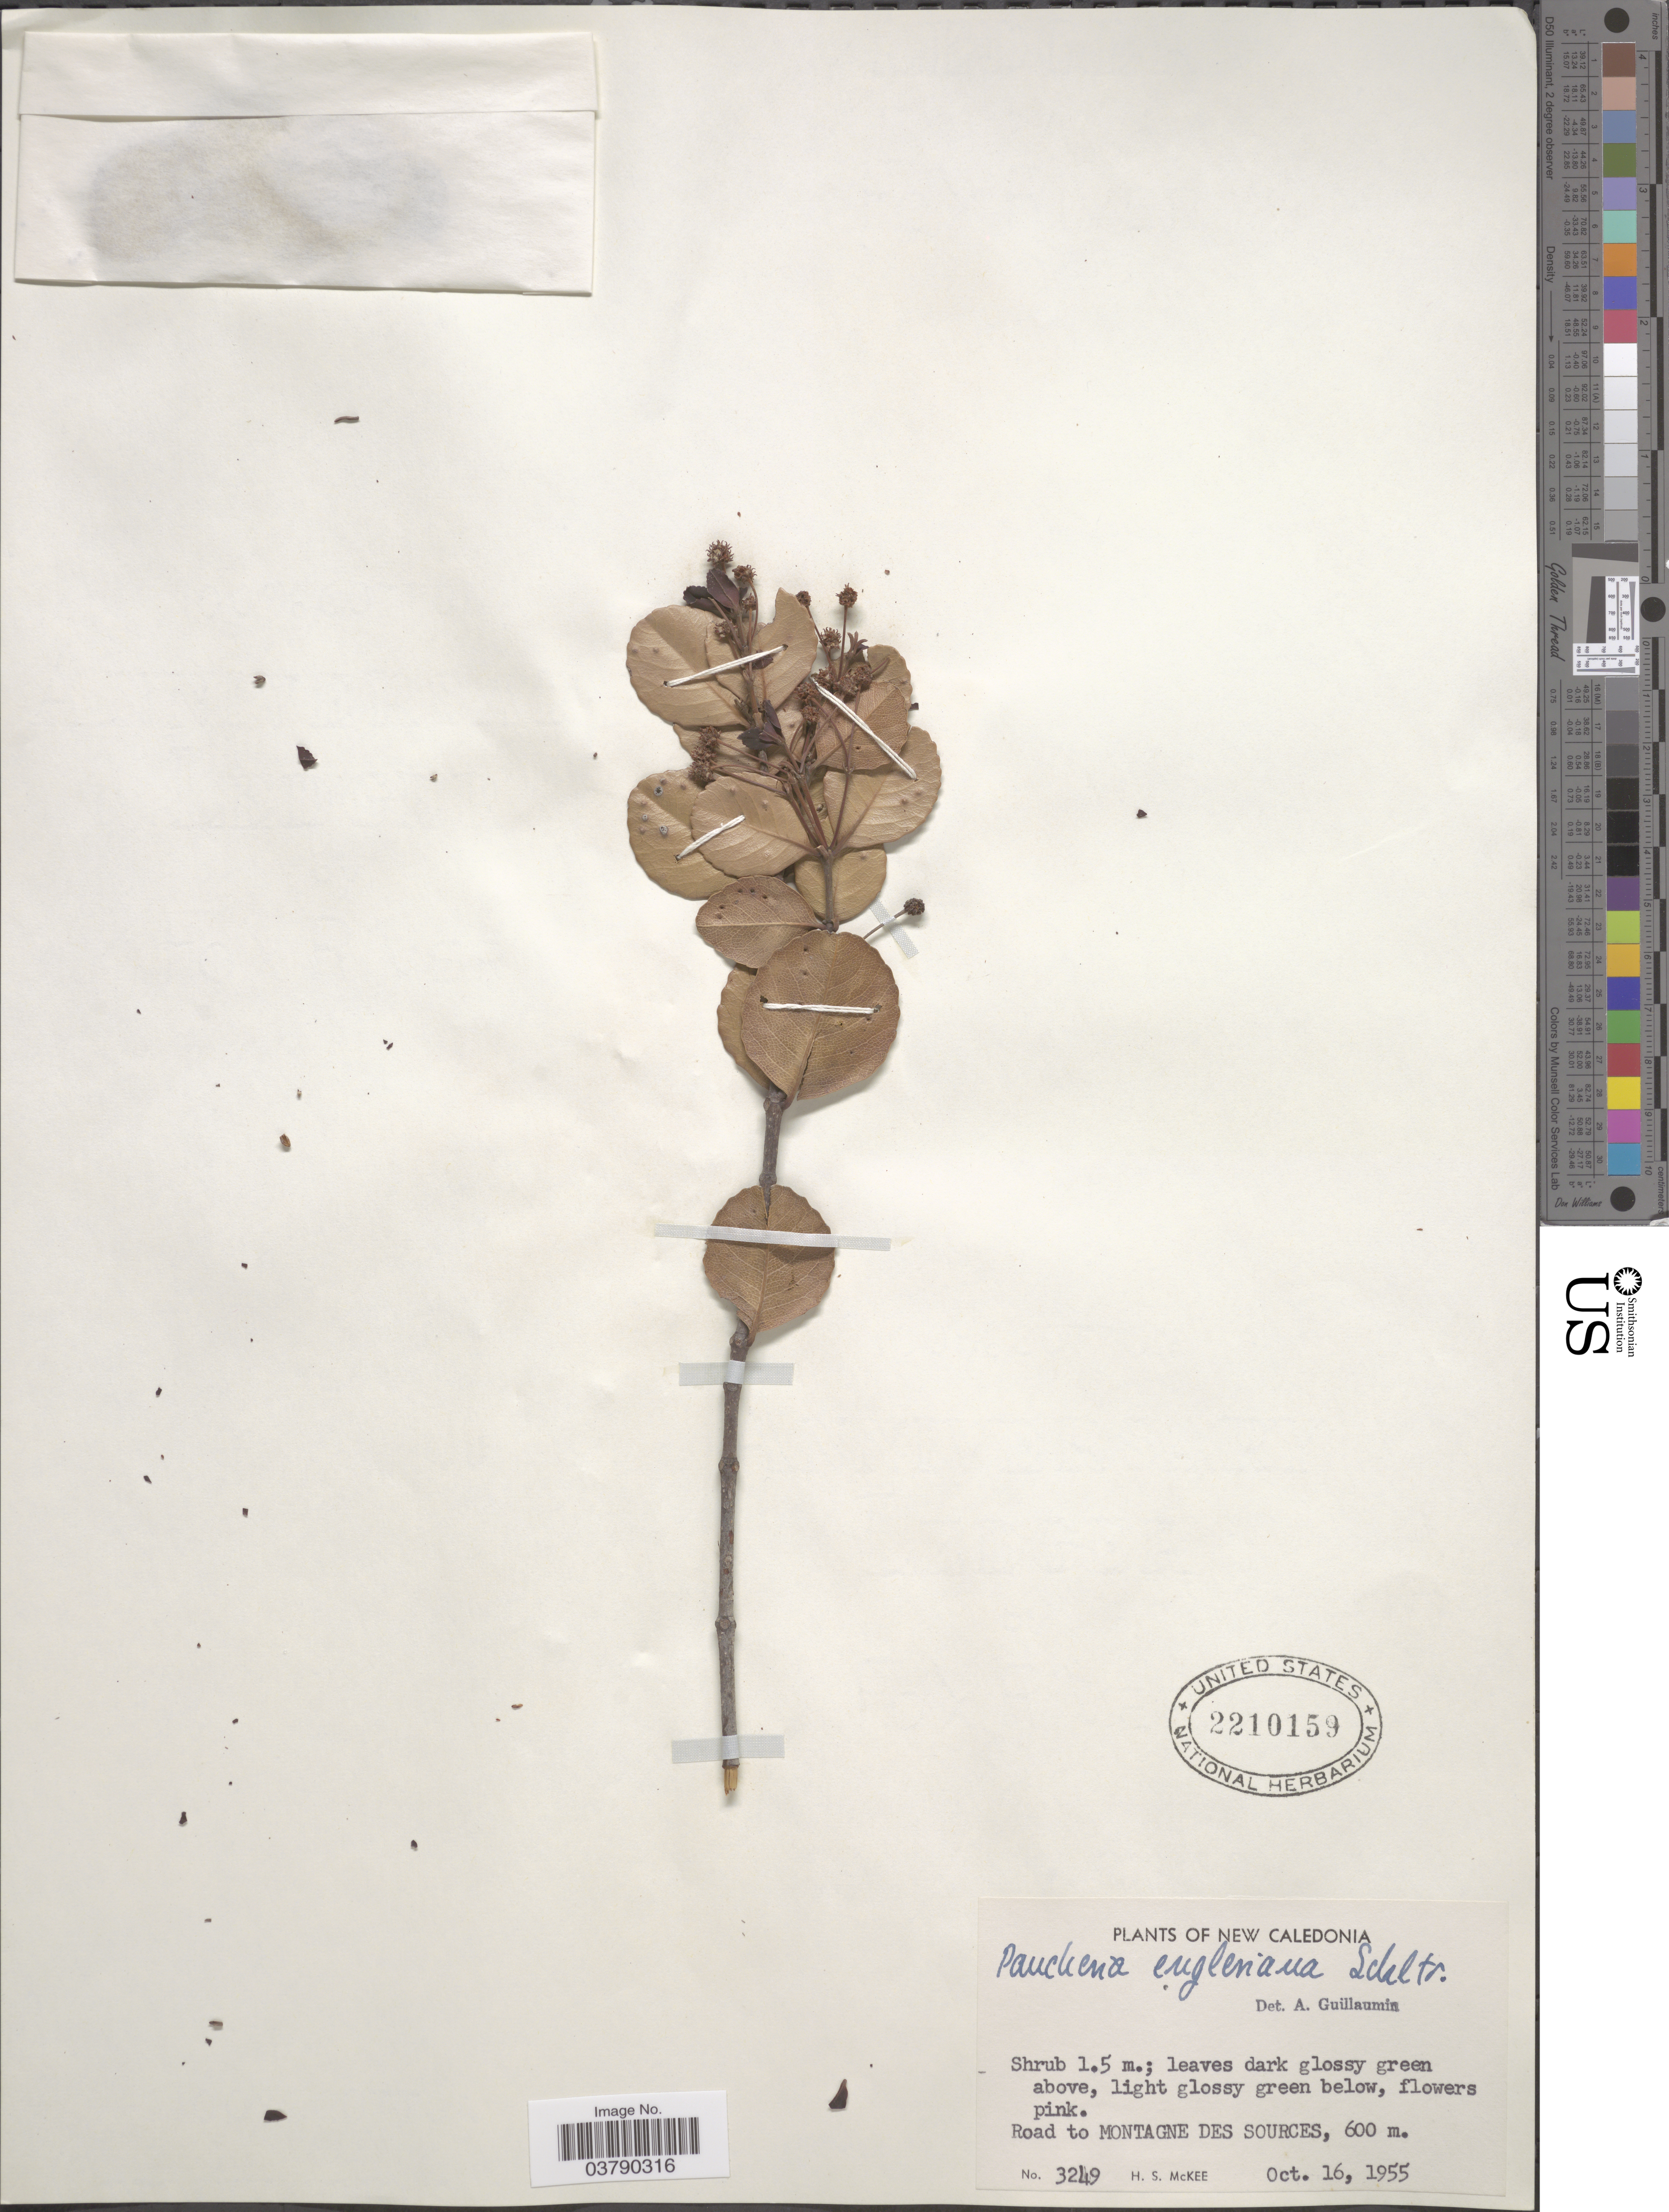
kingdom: Plantae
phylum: Tracheophyta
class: Magnoliopsida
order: Oxalidales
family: Cunoniaceae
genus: Pancheria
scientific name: Pancheria engleriana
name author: Schltr.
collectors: H. S. McKee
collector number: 3249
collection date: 1955-10-16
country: New Caledonia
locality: Road to Montagne des Sources.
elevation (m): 600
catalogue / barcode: US 2210159